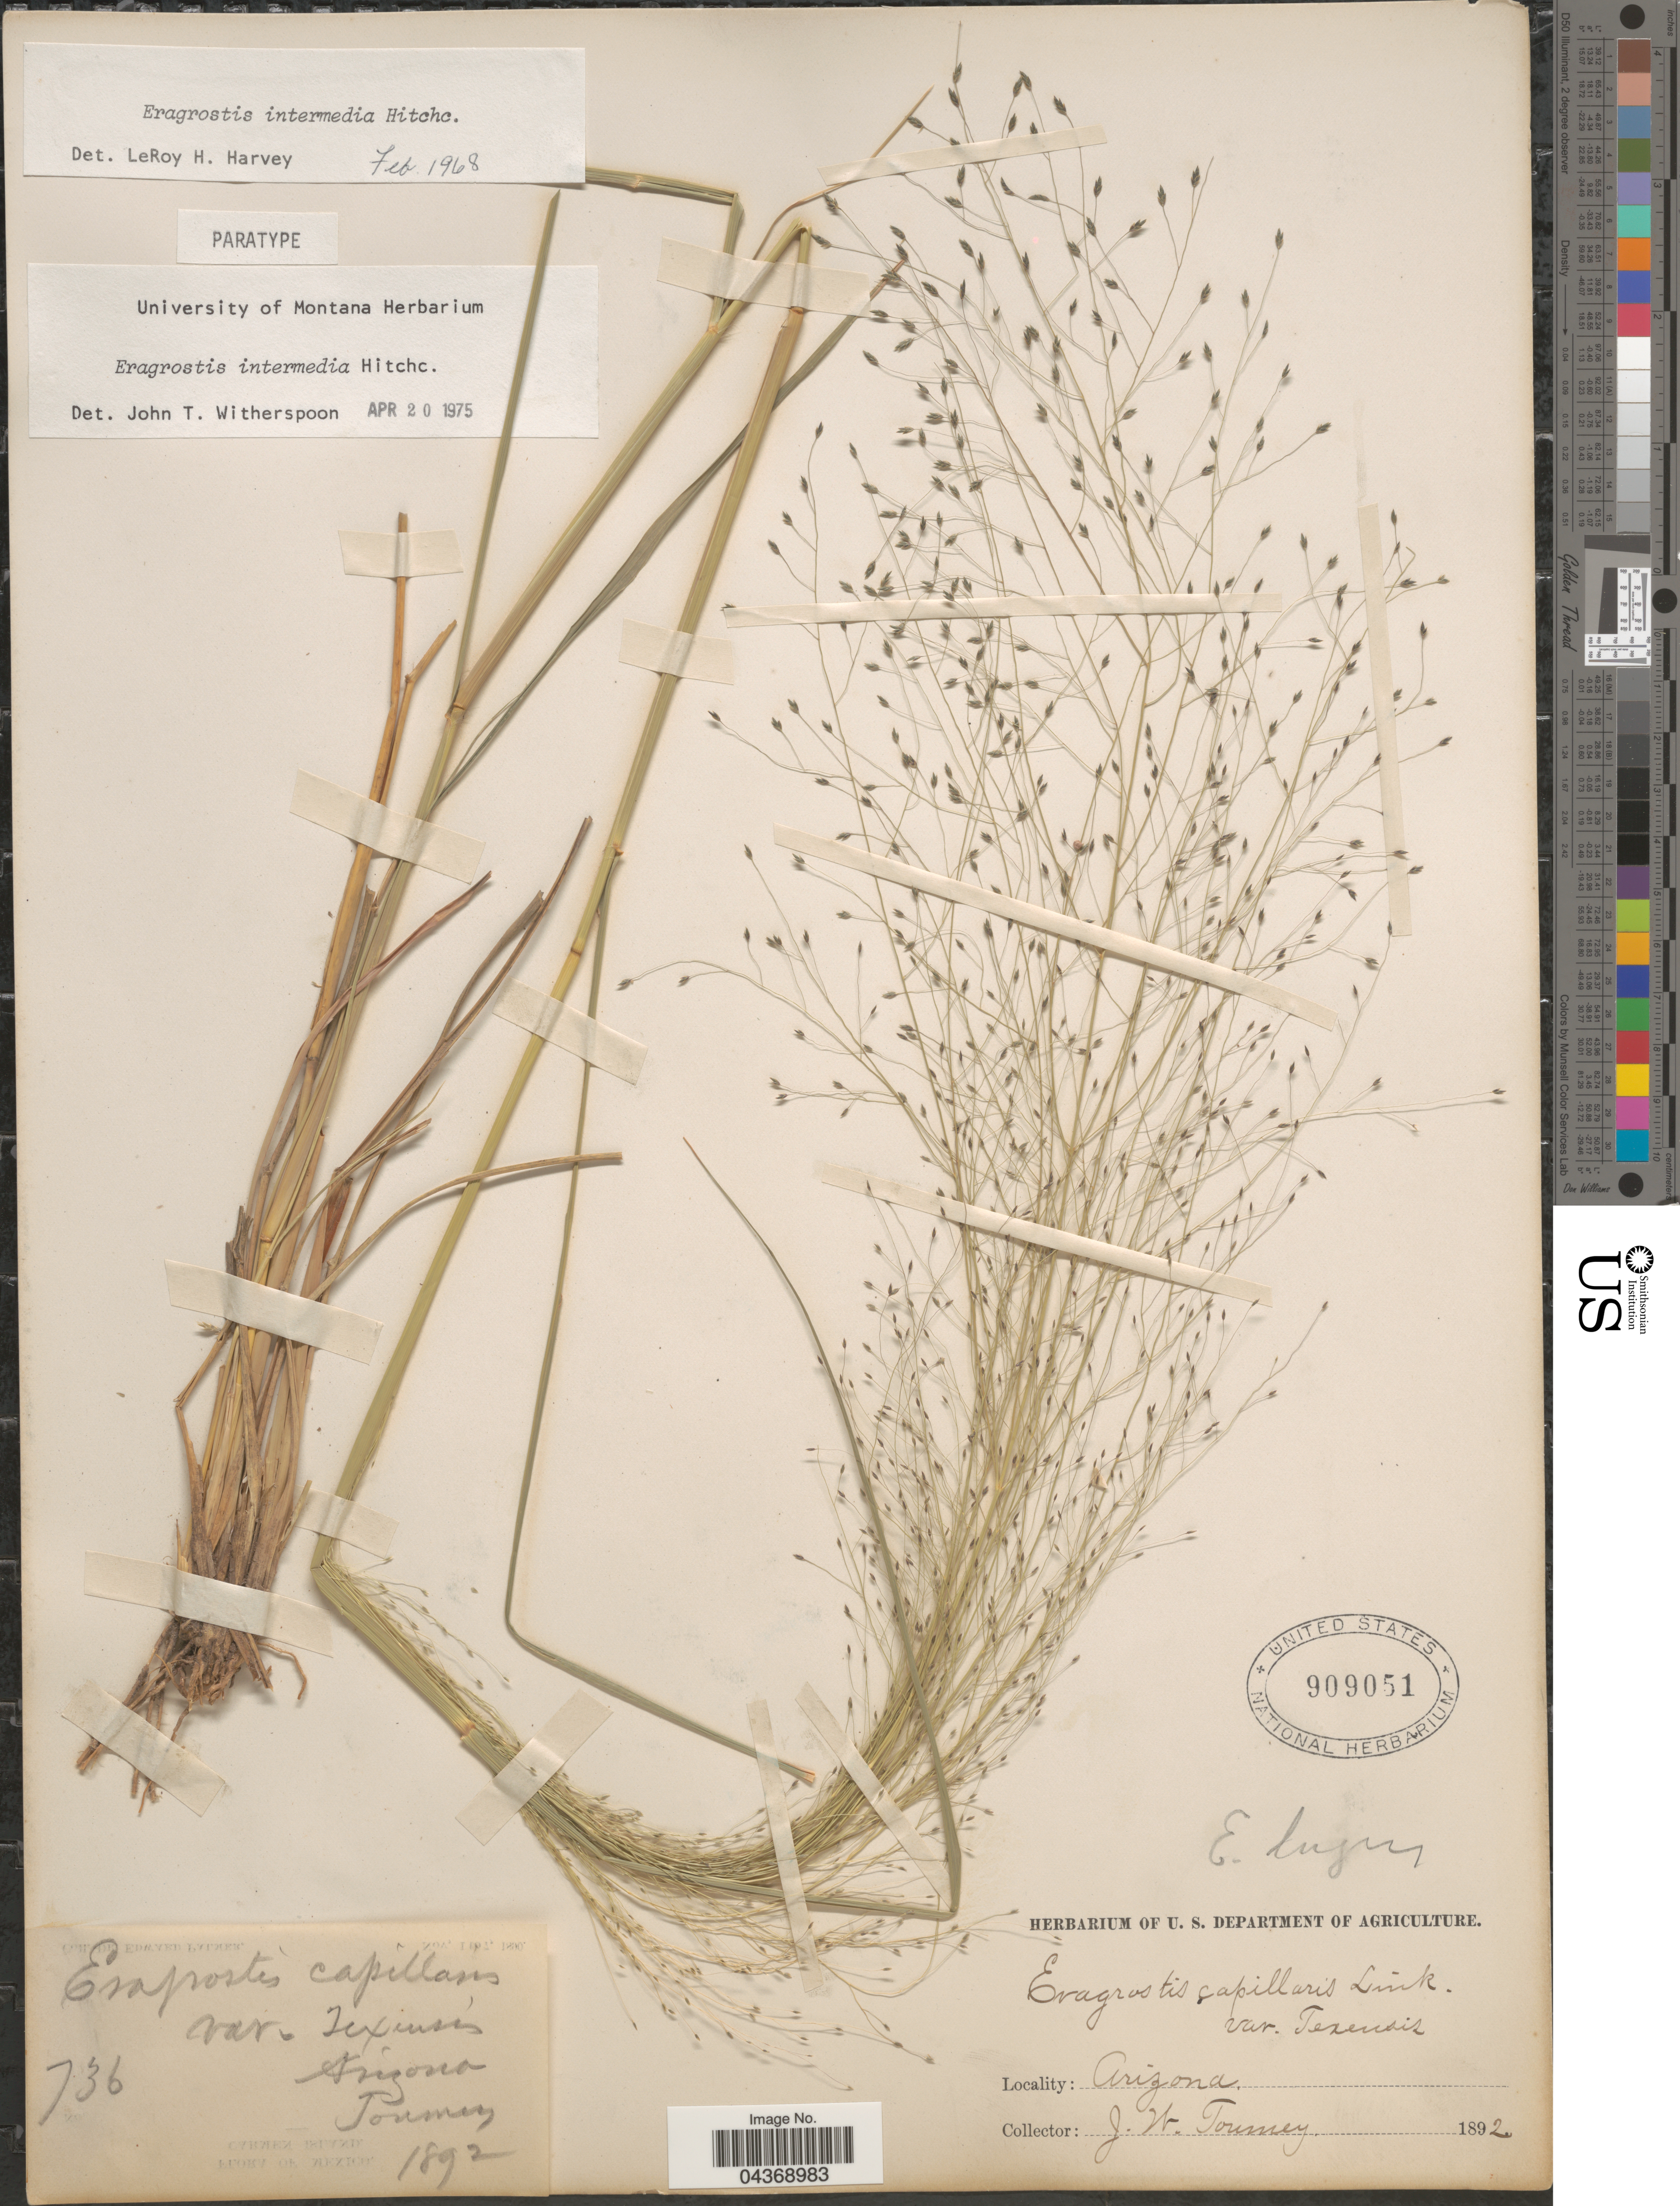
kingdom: Plantae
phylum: Tracheophyta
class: Liliopsida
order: Poales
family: Poaceae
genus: Eragrostis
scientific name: Eragrostis intermedia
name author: Hitchc.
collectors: J. W. Toumey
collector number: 736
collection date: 1892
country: United States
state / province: Arizona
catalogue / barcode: US 909051